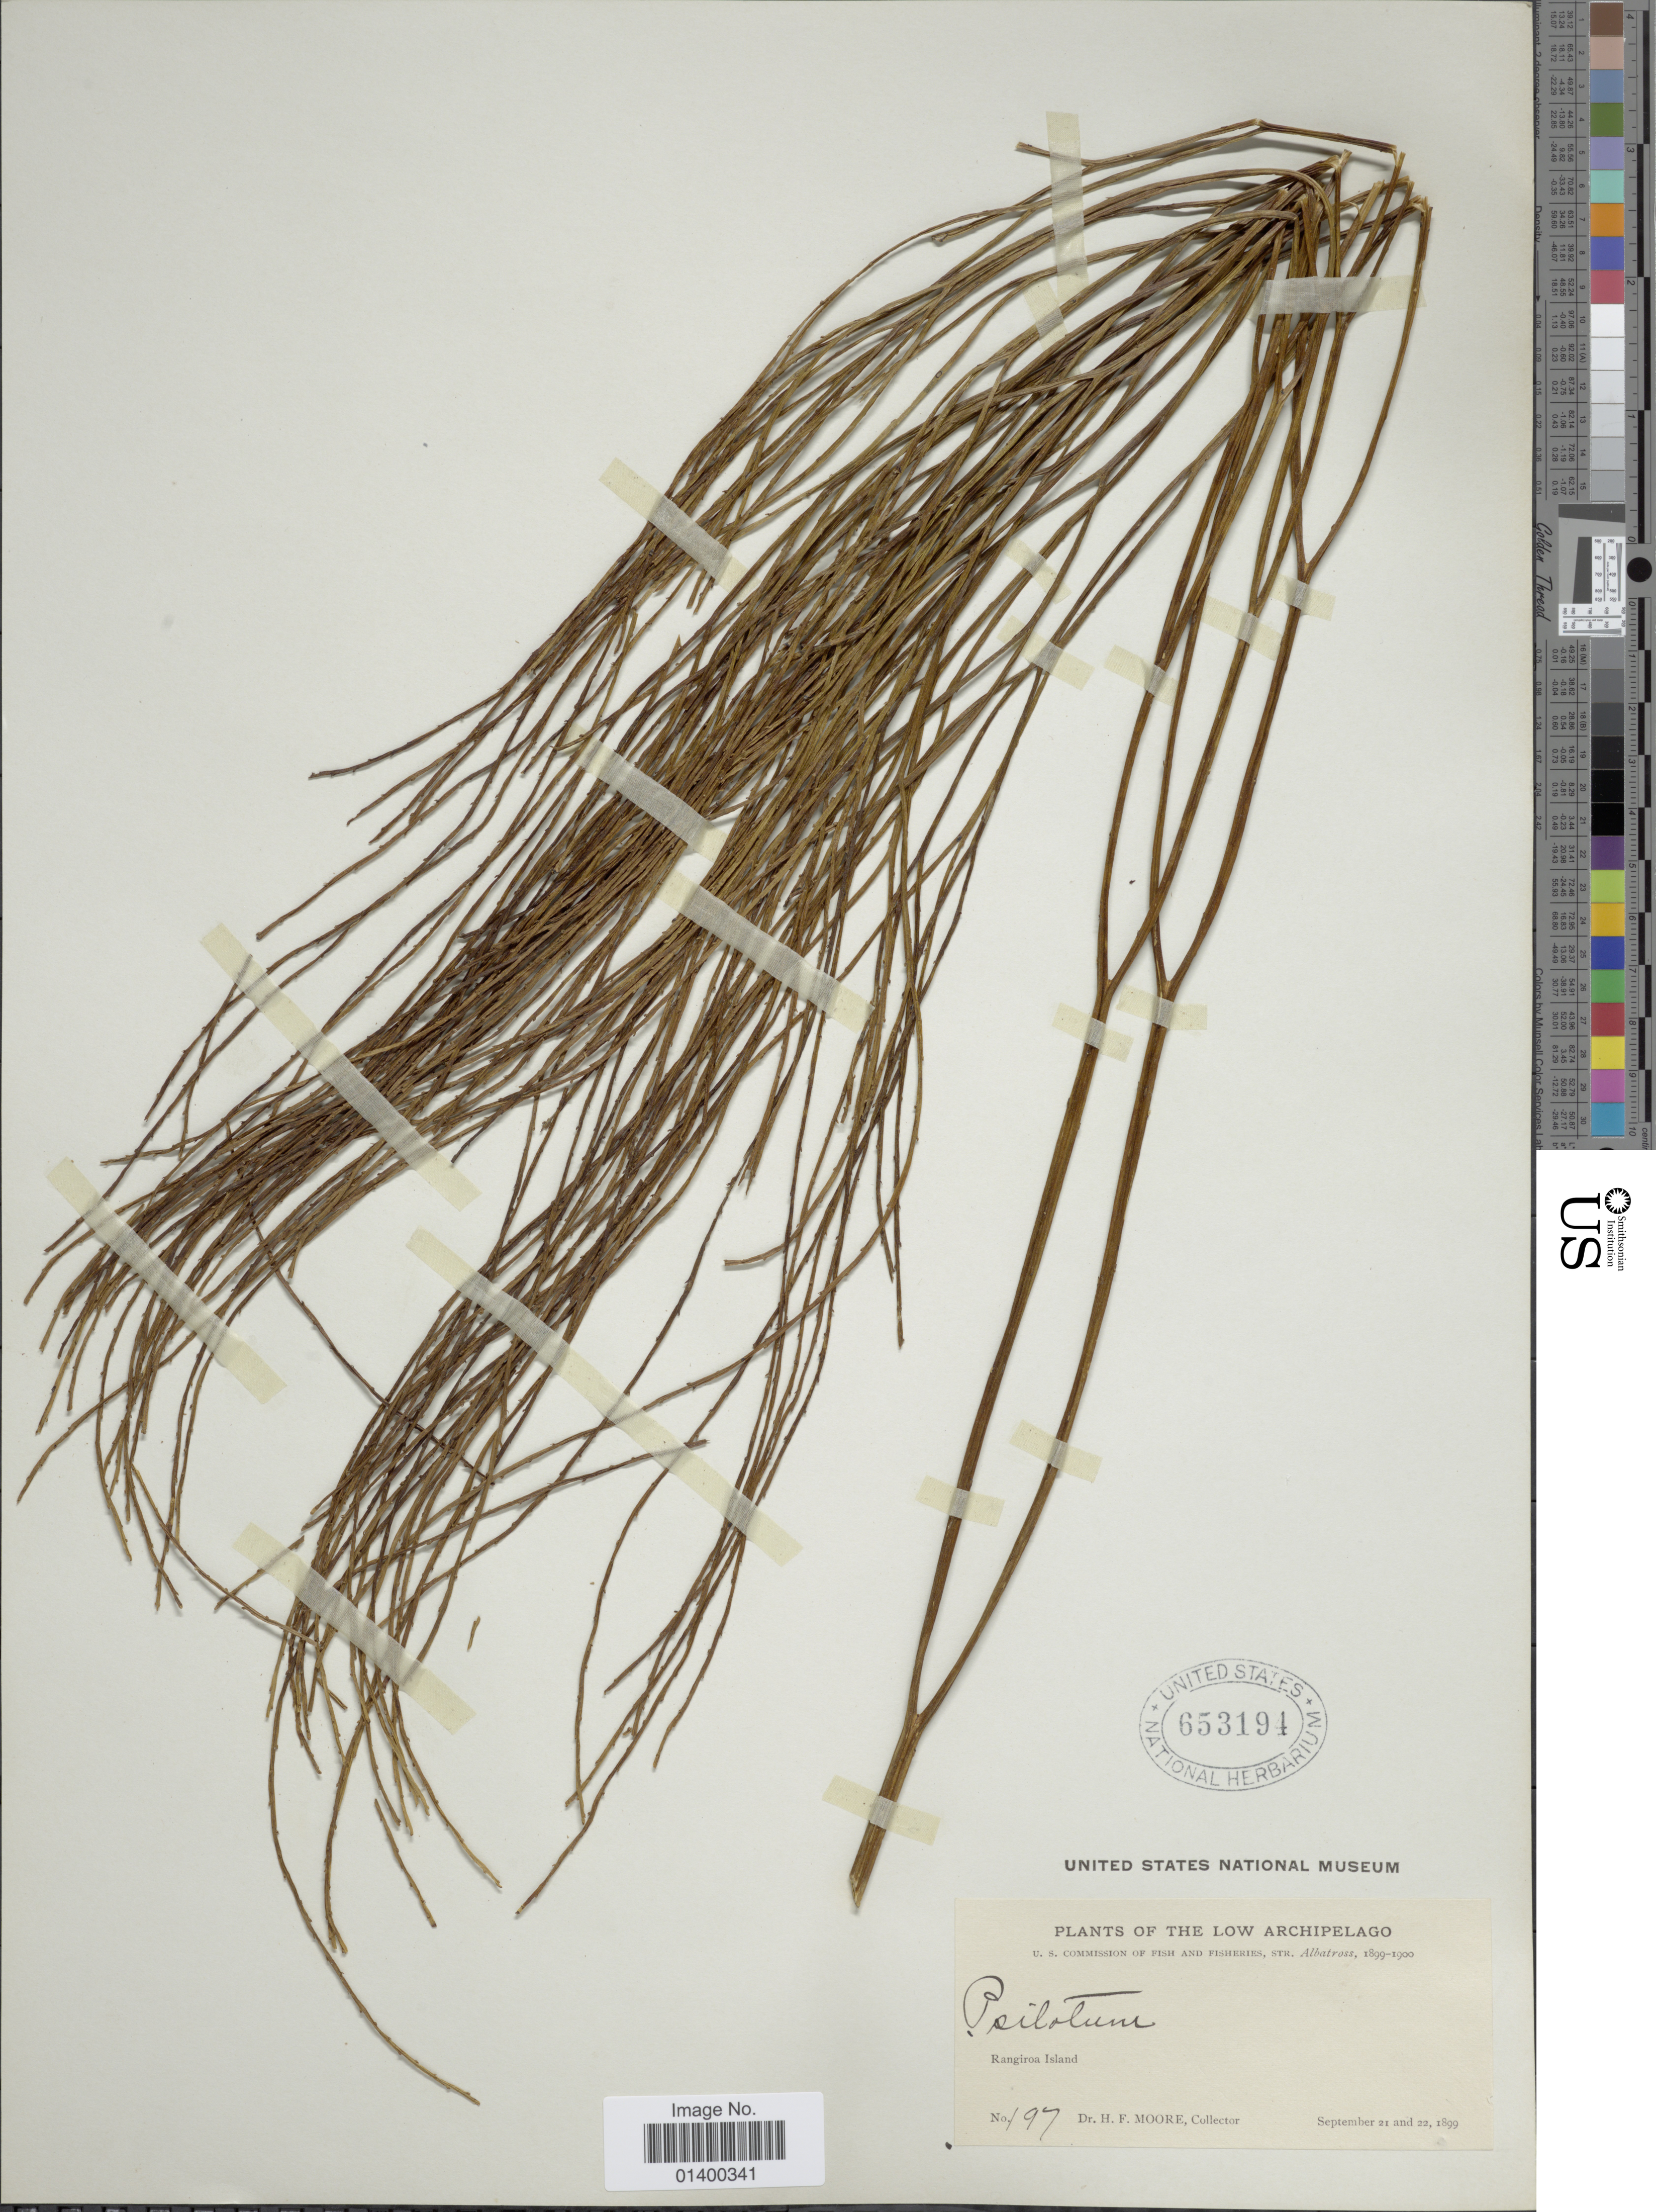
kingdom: Plantae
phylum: Tracheophyta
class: Polypodiopsida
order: Psilotales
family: Psilotaceae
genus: Psilotum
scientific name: Psilotum nudum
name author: (L.) P. Beauv.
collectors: H. F. Moore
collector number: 197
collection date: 1899-09-21/1899-09-22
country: French Polynesia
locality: Low Archipelago, Rangiroa island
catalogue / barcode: US 653194